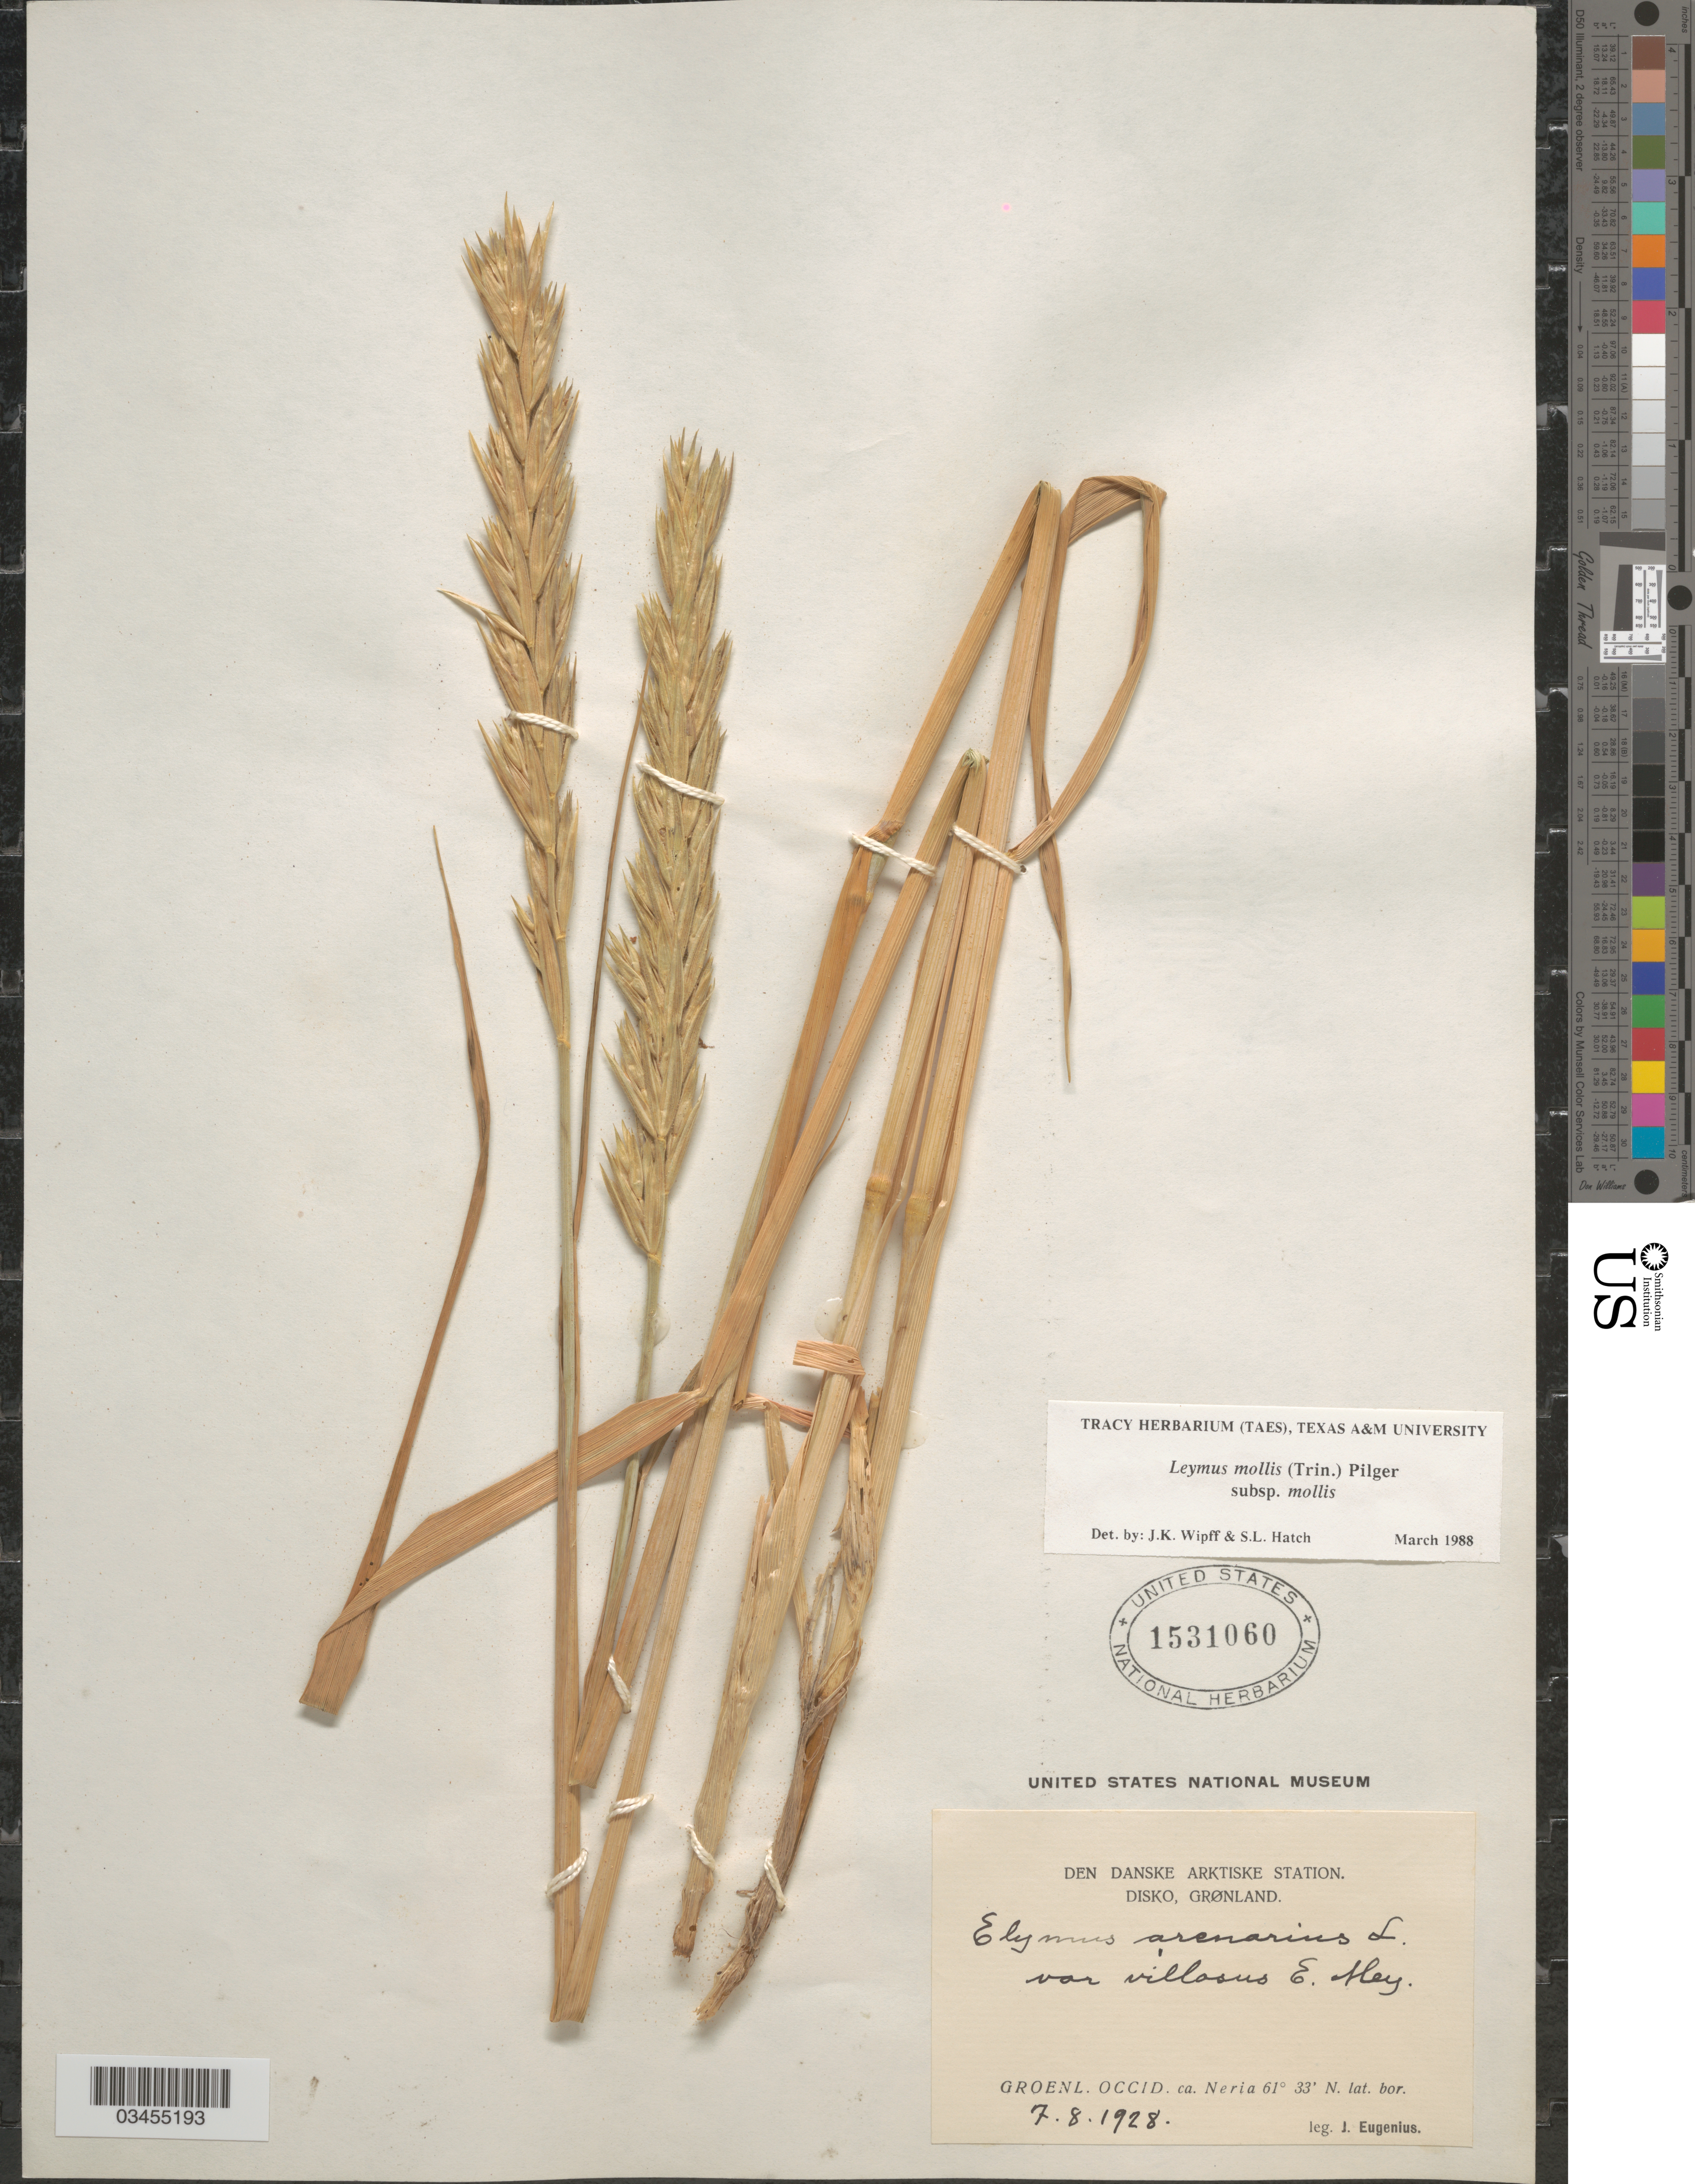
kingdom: Plantae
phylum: Tracheophyta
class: Liliopsida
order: Poales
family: Poaceae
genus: Leymus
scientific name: Leymus mollis subsp. mollis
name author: (Trin.) Pilg.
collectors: J. Eugenius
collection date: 1928-08-07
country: Greenland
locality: Den Danske Arktiske Station. Disko, Grønland. Groenl. Occid. ca. Neria.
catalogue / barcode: US 1531060